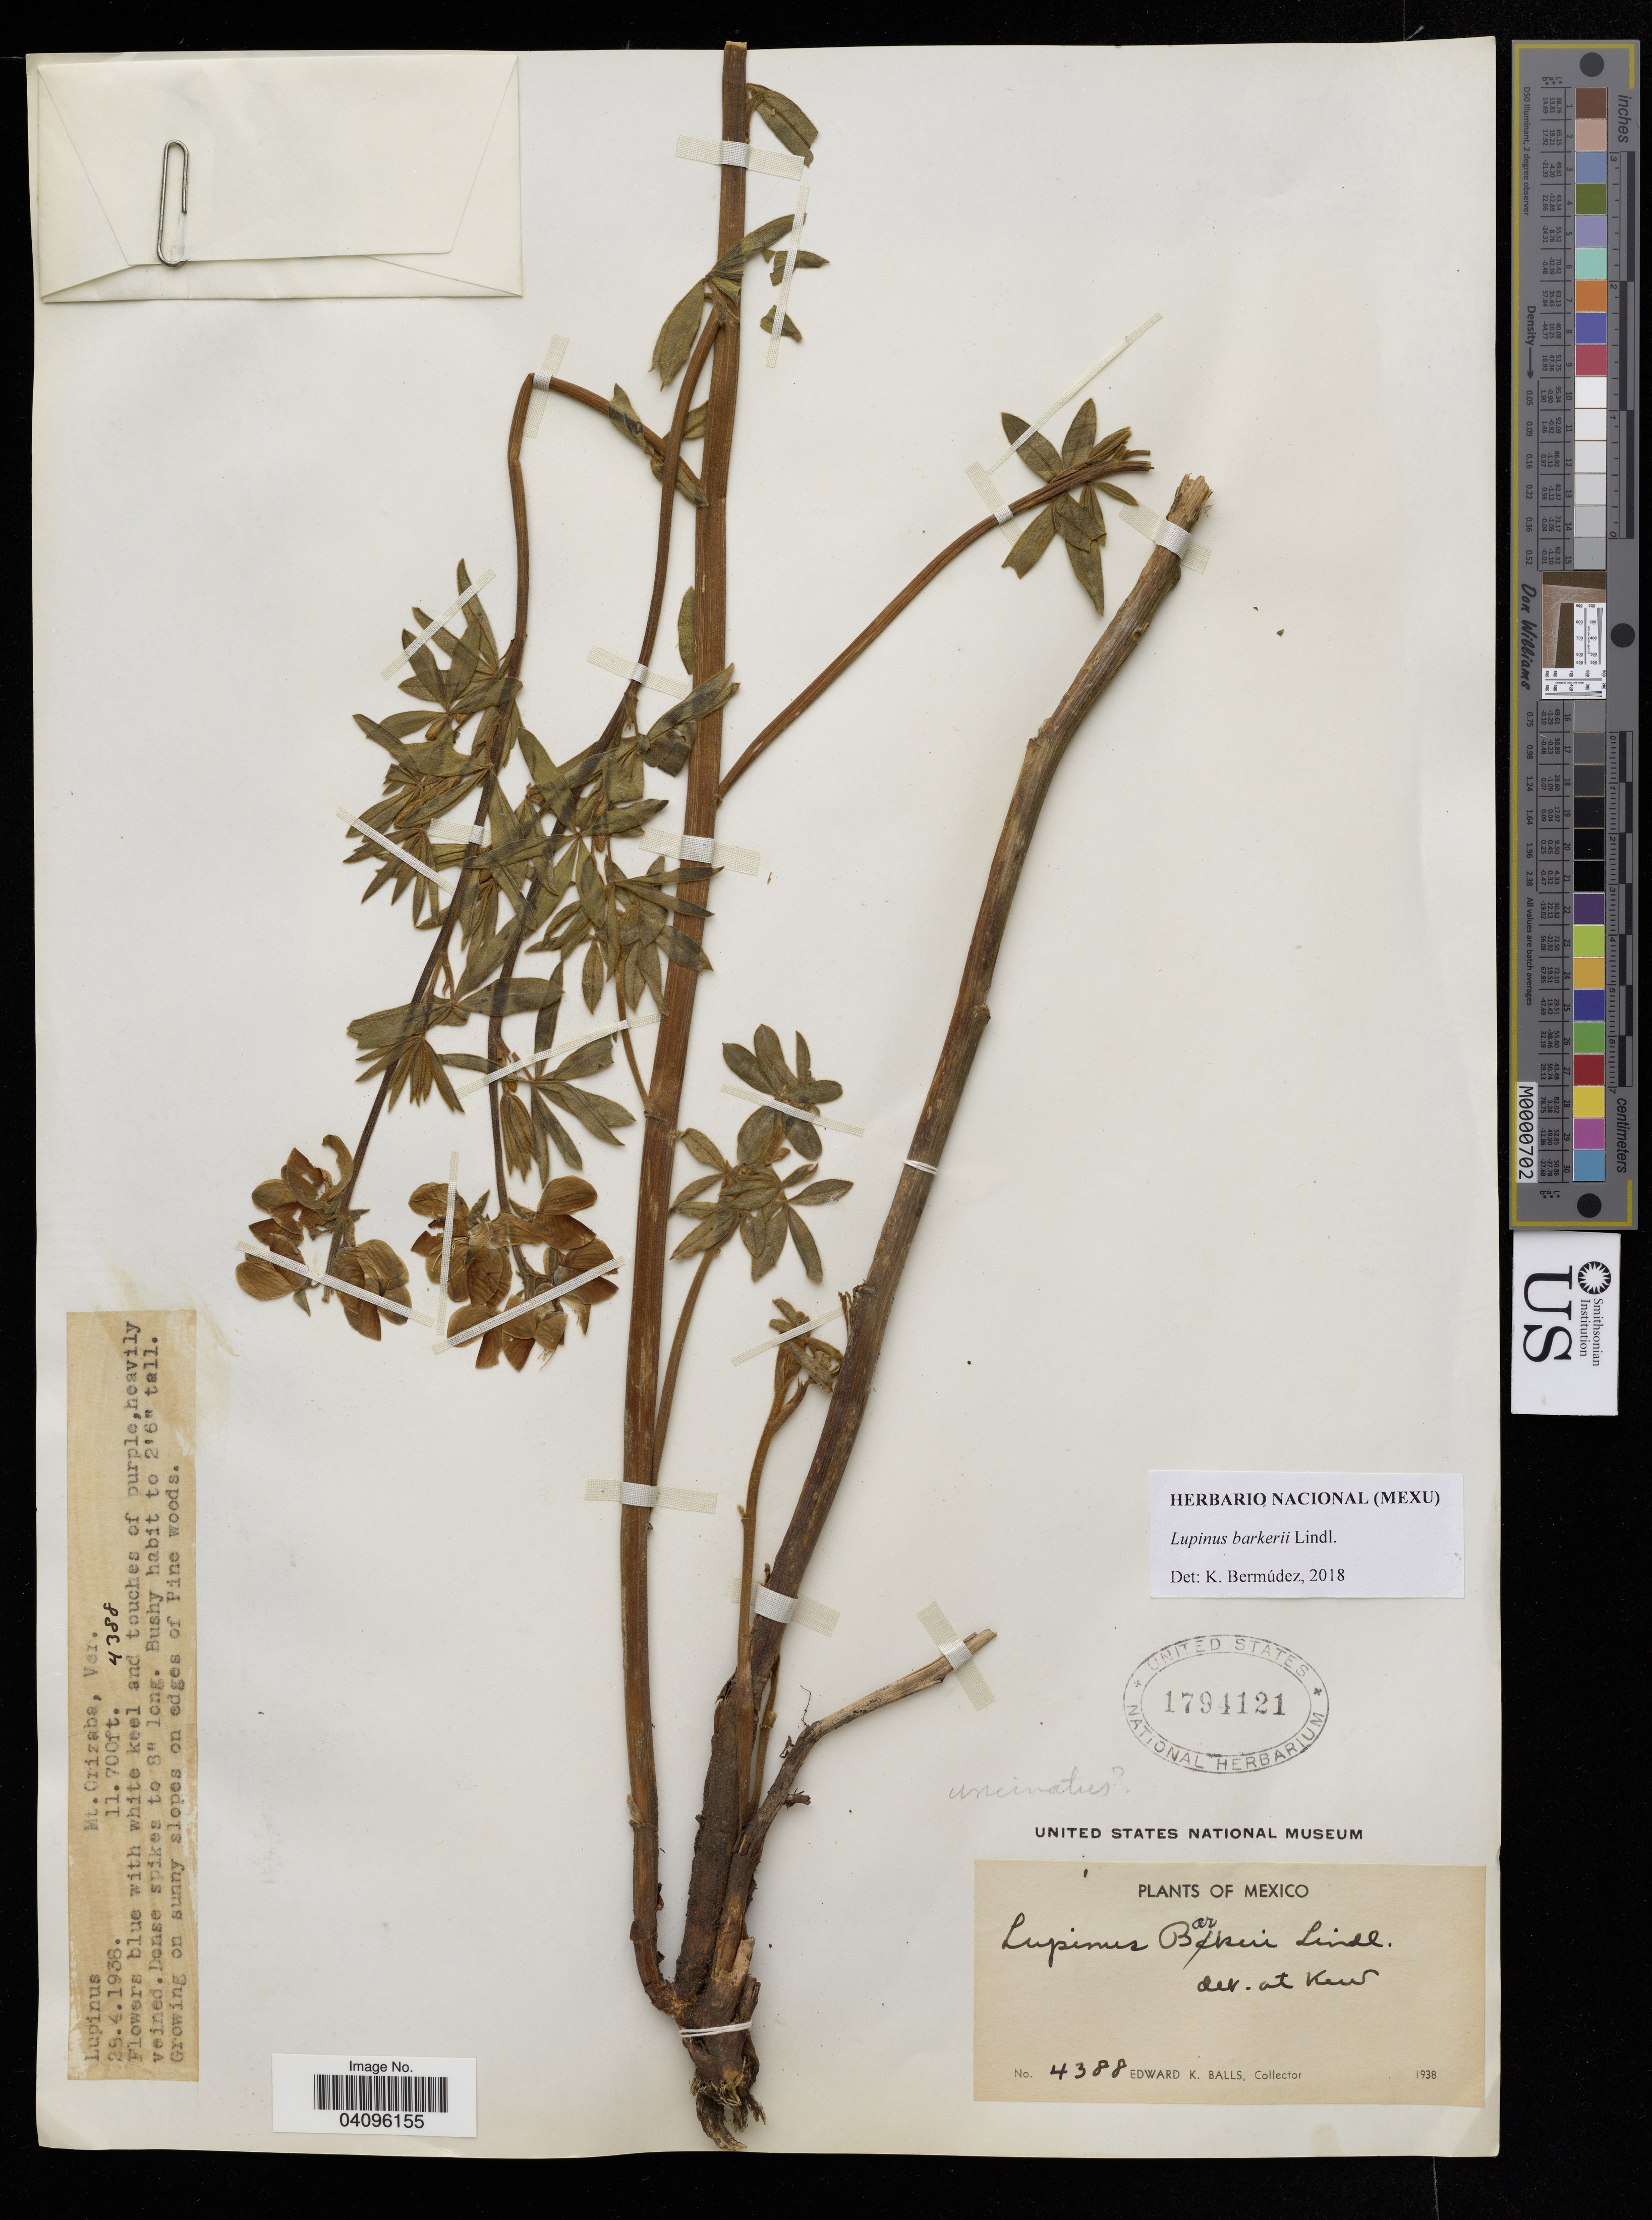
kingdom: Plantae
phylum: Tracheophyta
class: Magnoliopsida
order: Fabales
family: Fabaceae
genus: Lupinus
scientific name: Lupinus barkeri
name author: Lindl.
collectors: E. K. Balls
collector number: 4388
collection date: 1938-06-25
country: Mexico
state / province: Veracruz Llave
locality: Mt. Orizaba.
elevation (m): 3566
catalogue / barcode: US 1704121